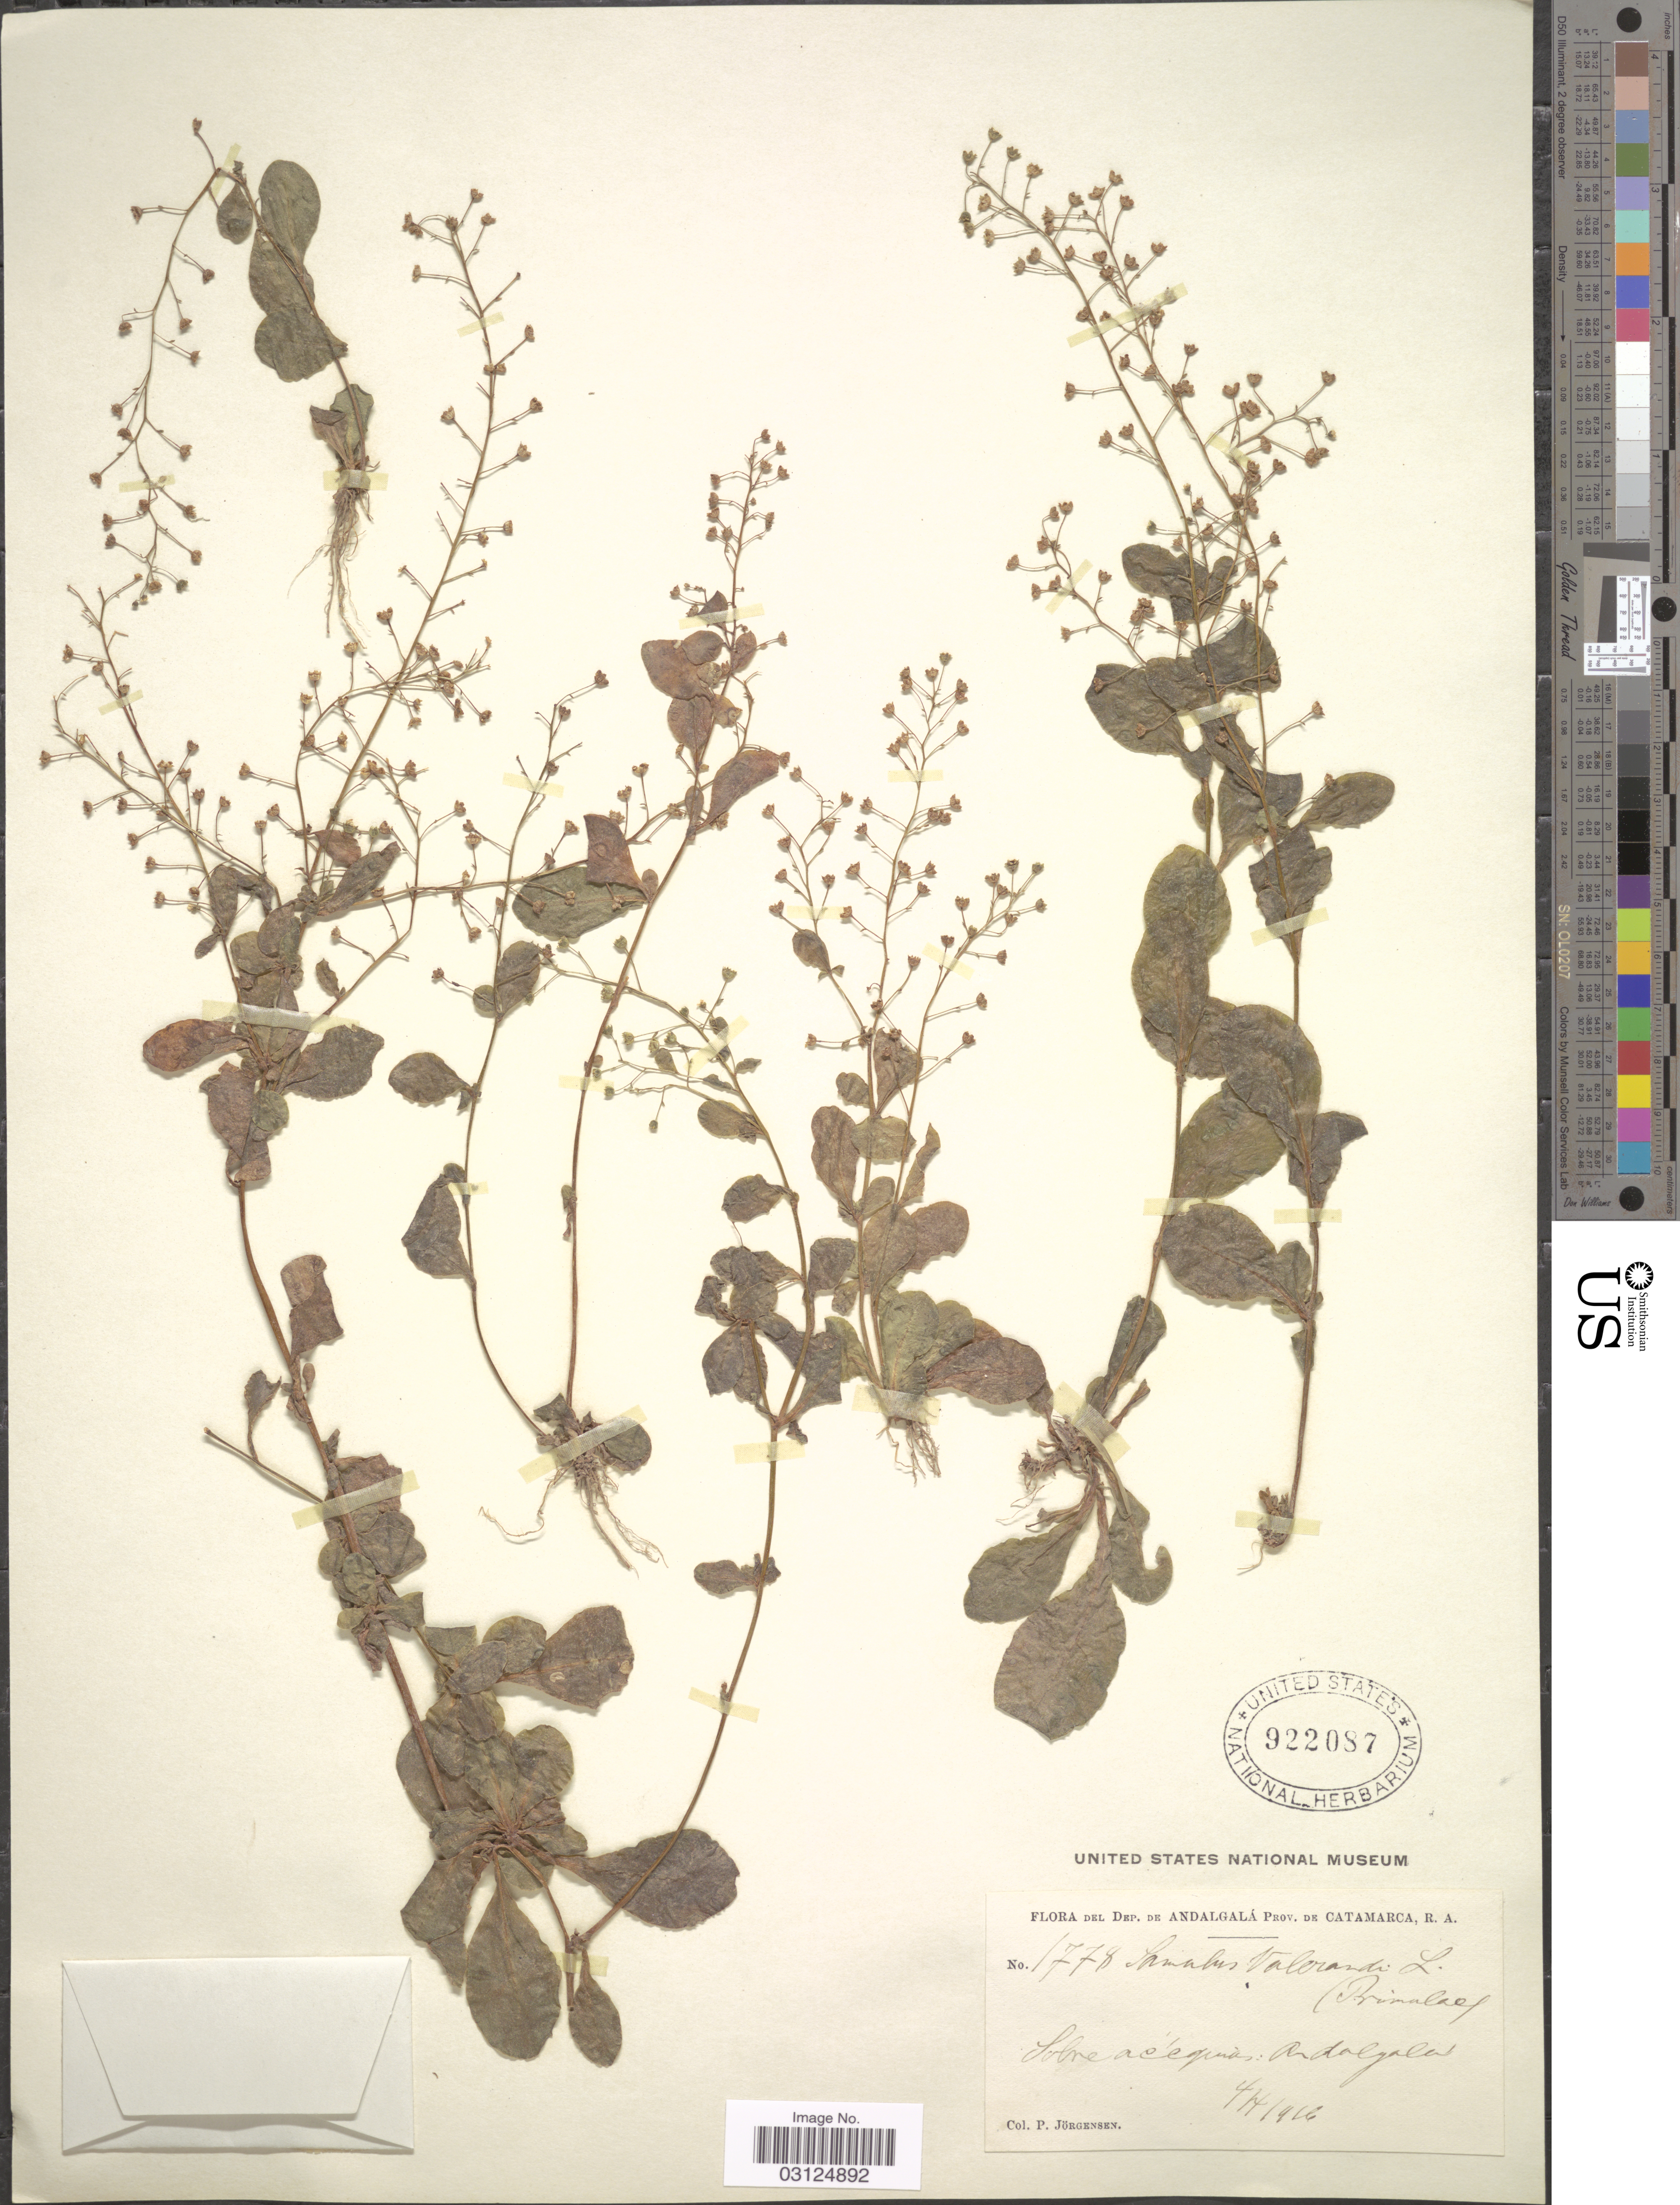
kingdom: Plantae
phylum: Tracheophyta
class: Magnoliopsida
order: Ericales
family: Primulaceae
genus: Samolus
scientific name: Samolus parviflorus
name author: Raf.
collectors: P. Jörgensen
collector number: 1778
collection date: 1916-04-04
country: Argentina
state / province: Catamarca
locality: Dep. de Andalgalá. Andalgala.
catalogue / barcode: US 922087